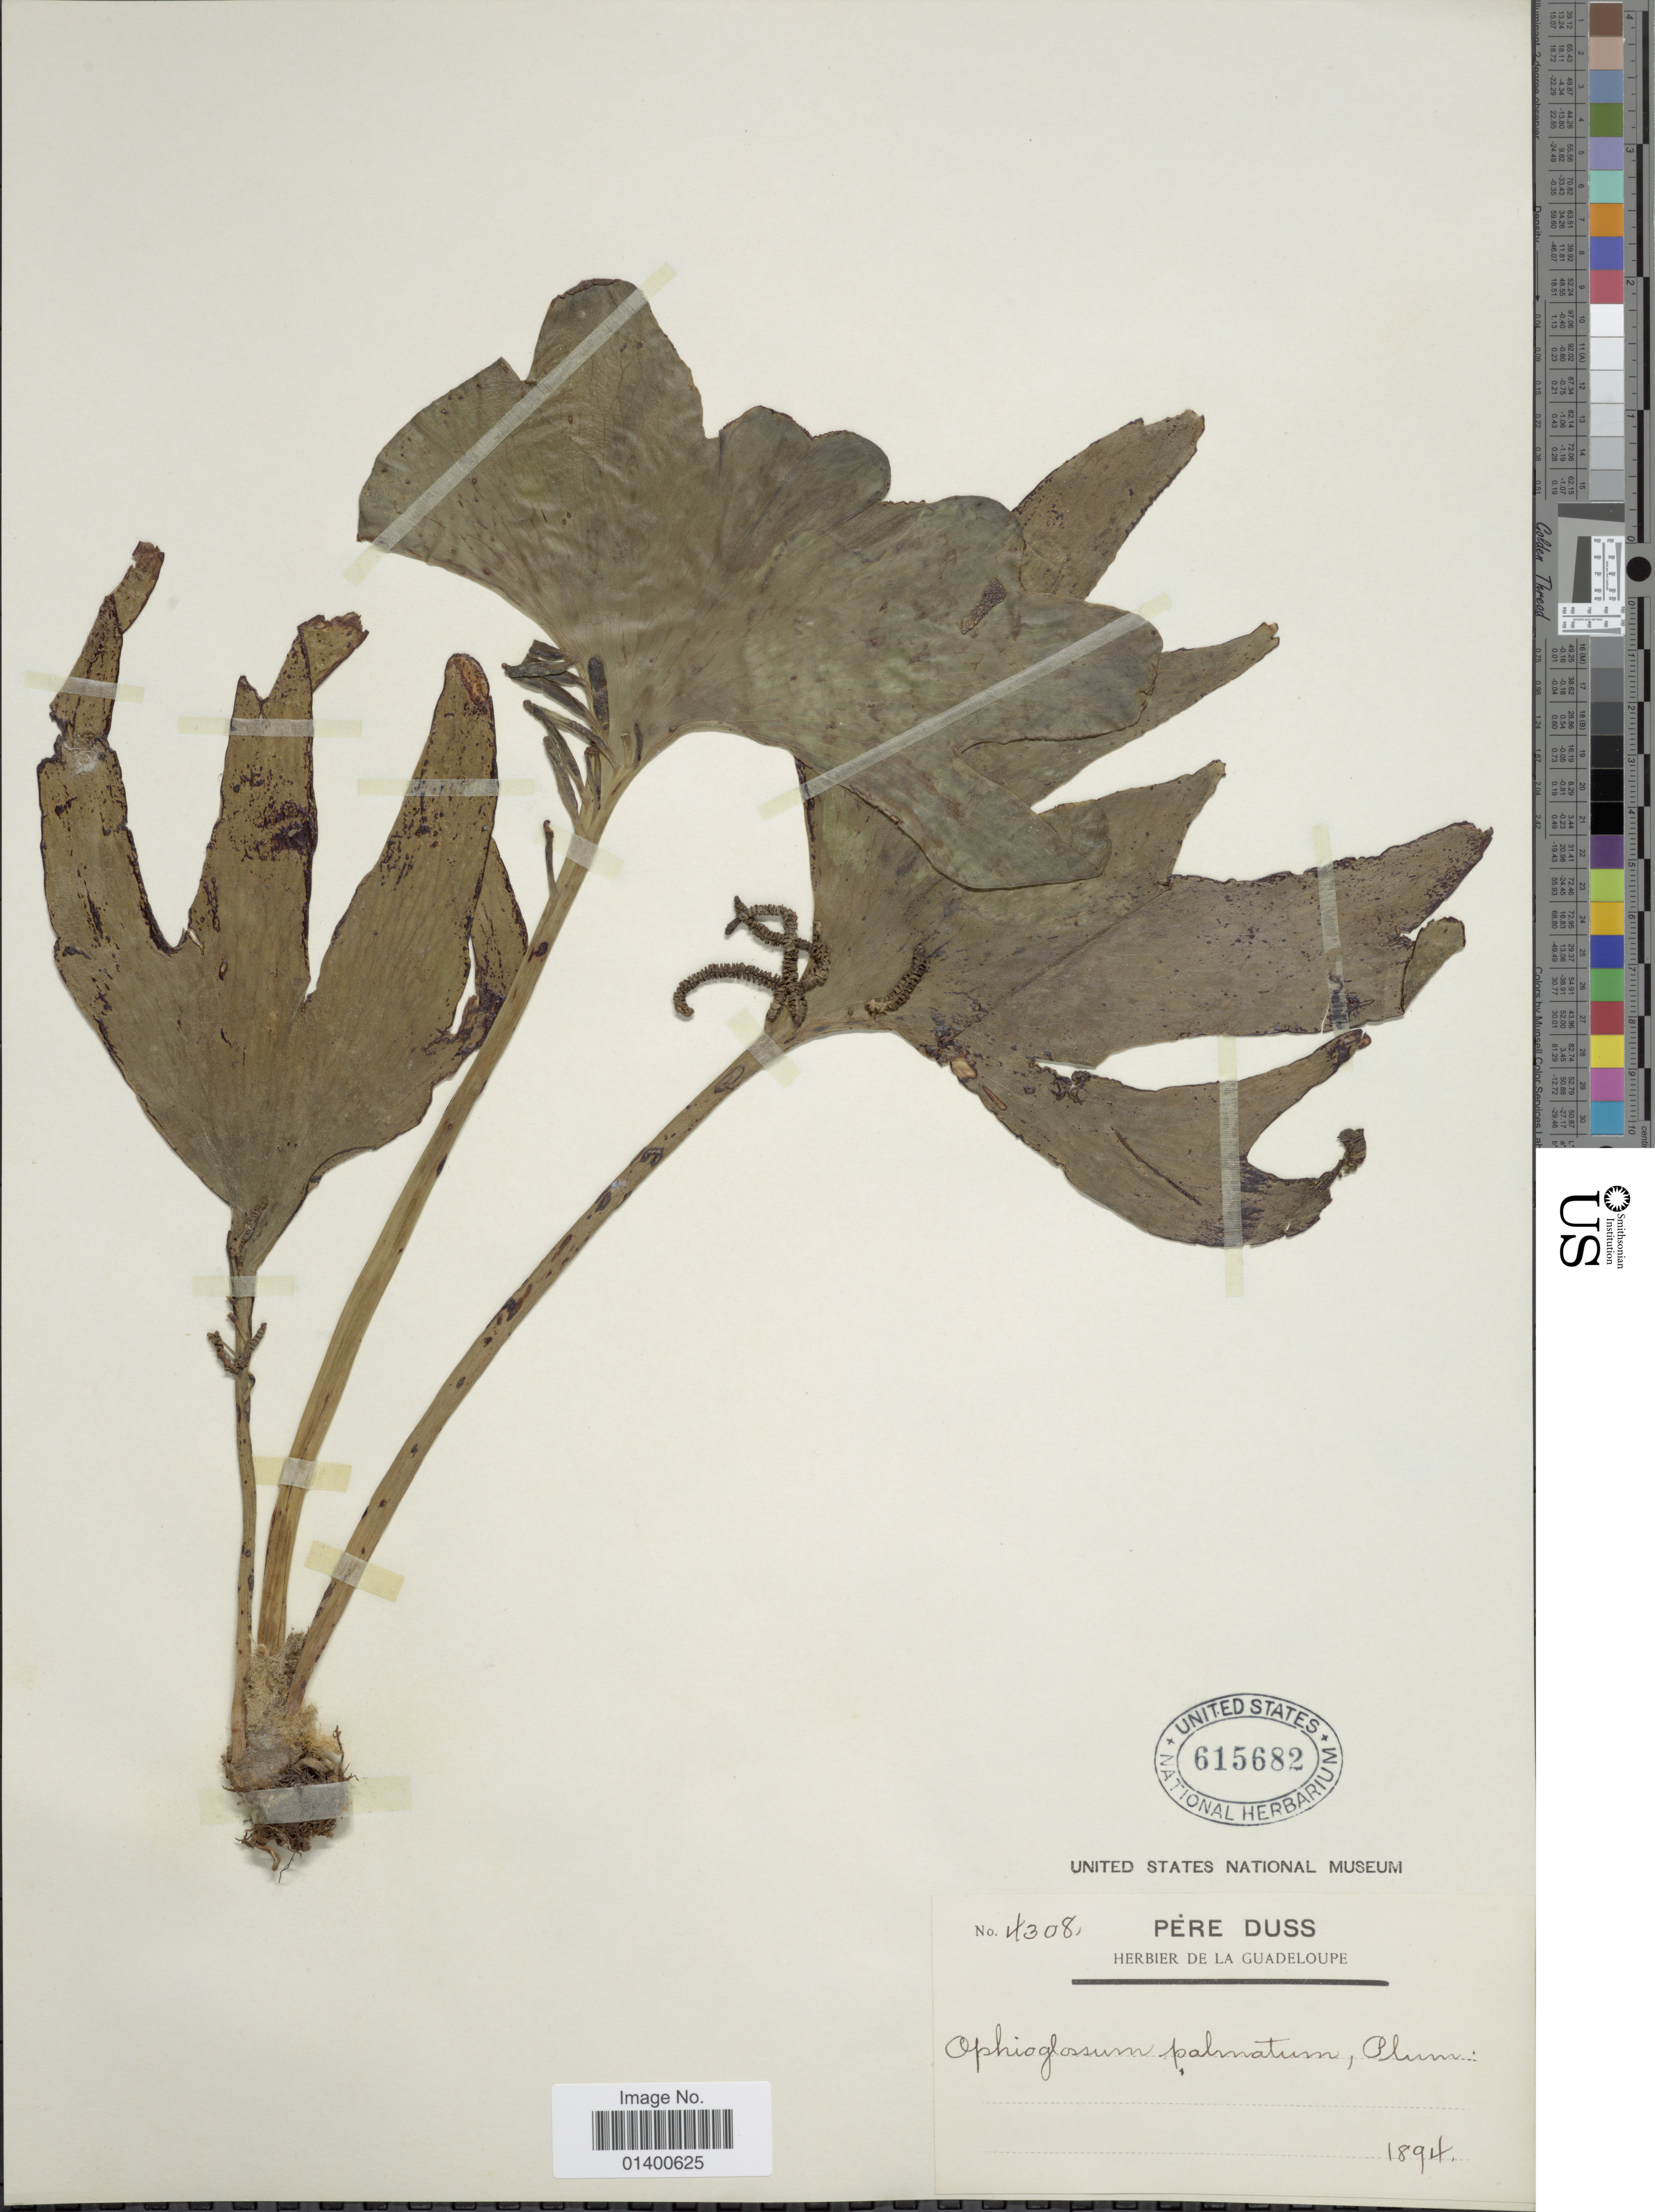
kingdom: Plantae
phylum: Tracheophyta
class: Polypodiopsida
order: Ophioglossales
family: Ophioglossaceae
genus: Cheiroglossa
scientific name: Cheiroglossa palmata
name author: (L.) C. Presl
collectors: Père Duss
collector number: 4308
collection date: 1894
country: Guadeloupe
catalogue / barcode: US 615682